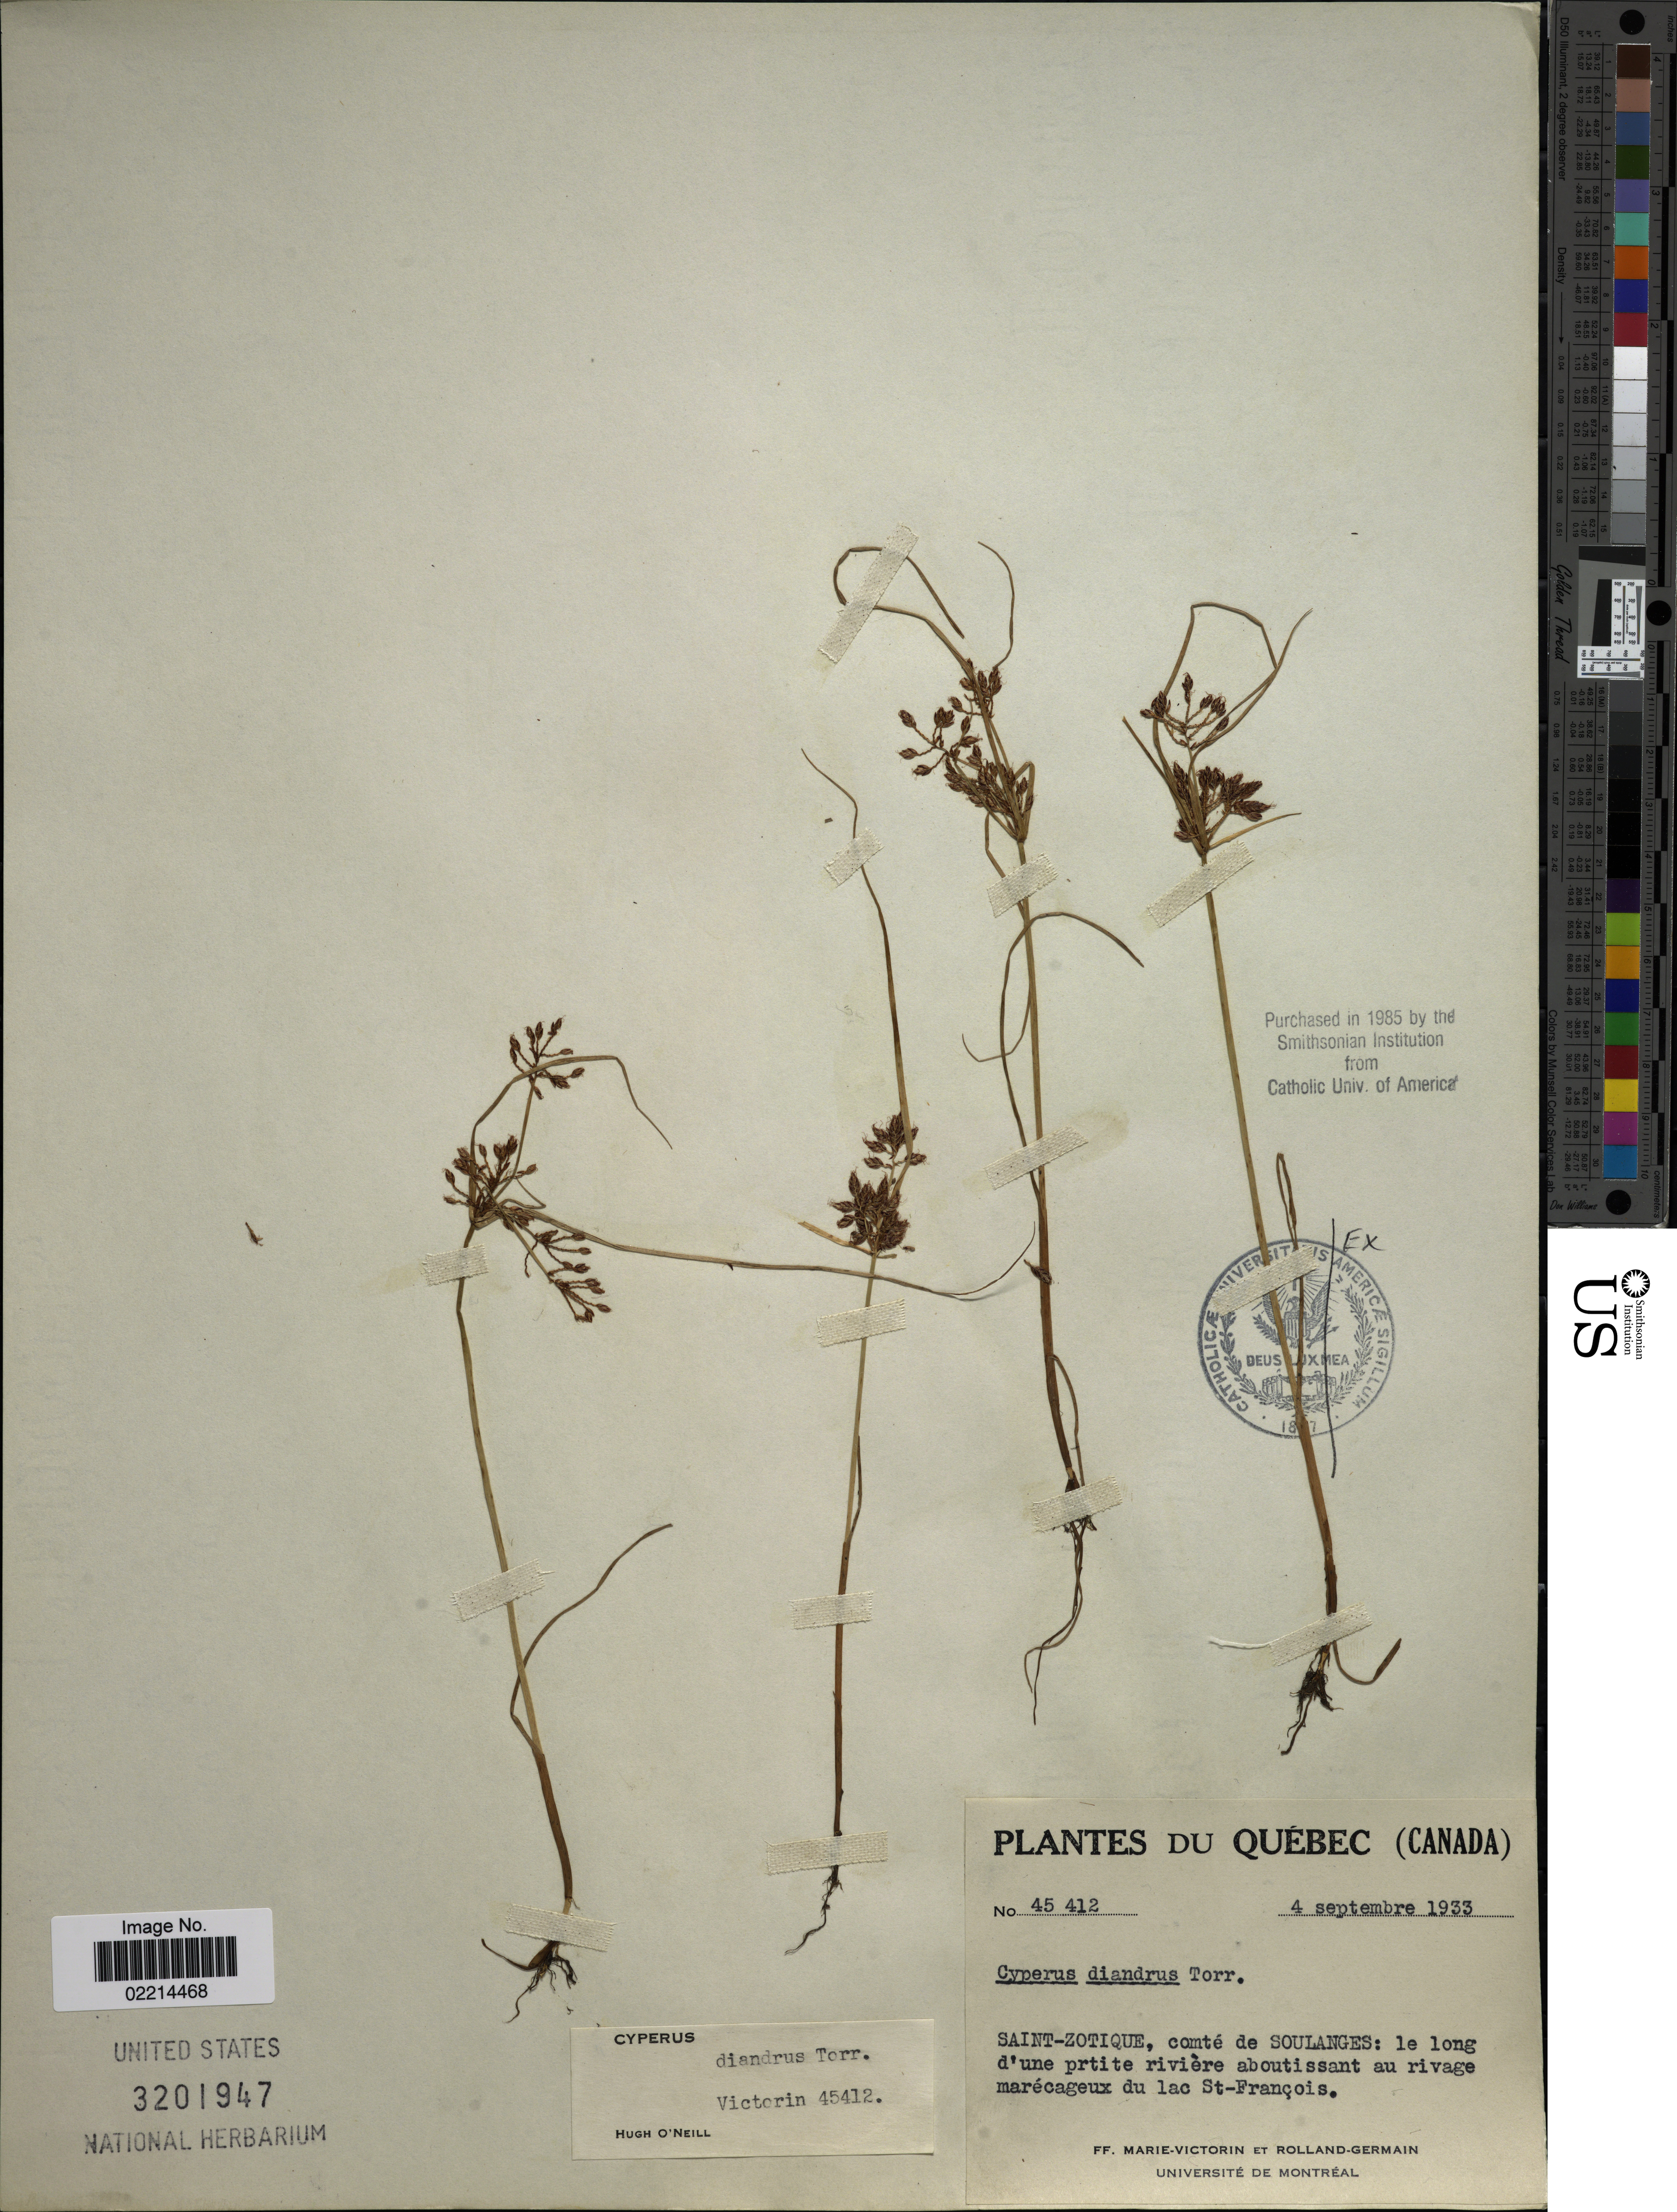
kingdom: Plantae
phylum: Tracheophyta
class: Liliopsida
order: Poales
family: Cyperaceae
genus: Cyperus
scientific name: Cyperus diandrus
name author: Torr.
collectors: F. Marie-Victorin & Rolland-Germain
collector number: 45412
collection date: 1933-09-04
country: Canada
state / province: Quebec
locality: Saint-Zotique, comte de Soulanges: le long d'une prtite riviere aboutissant au rivage marecageux du lac St-Francois.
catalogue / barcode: US 3201947